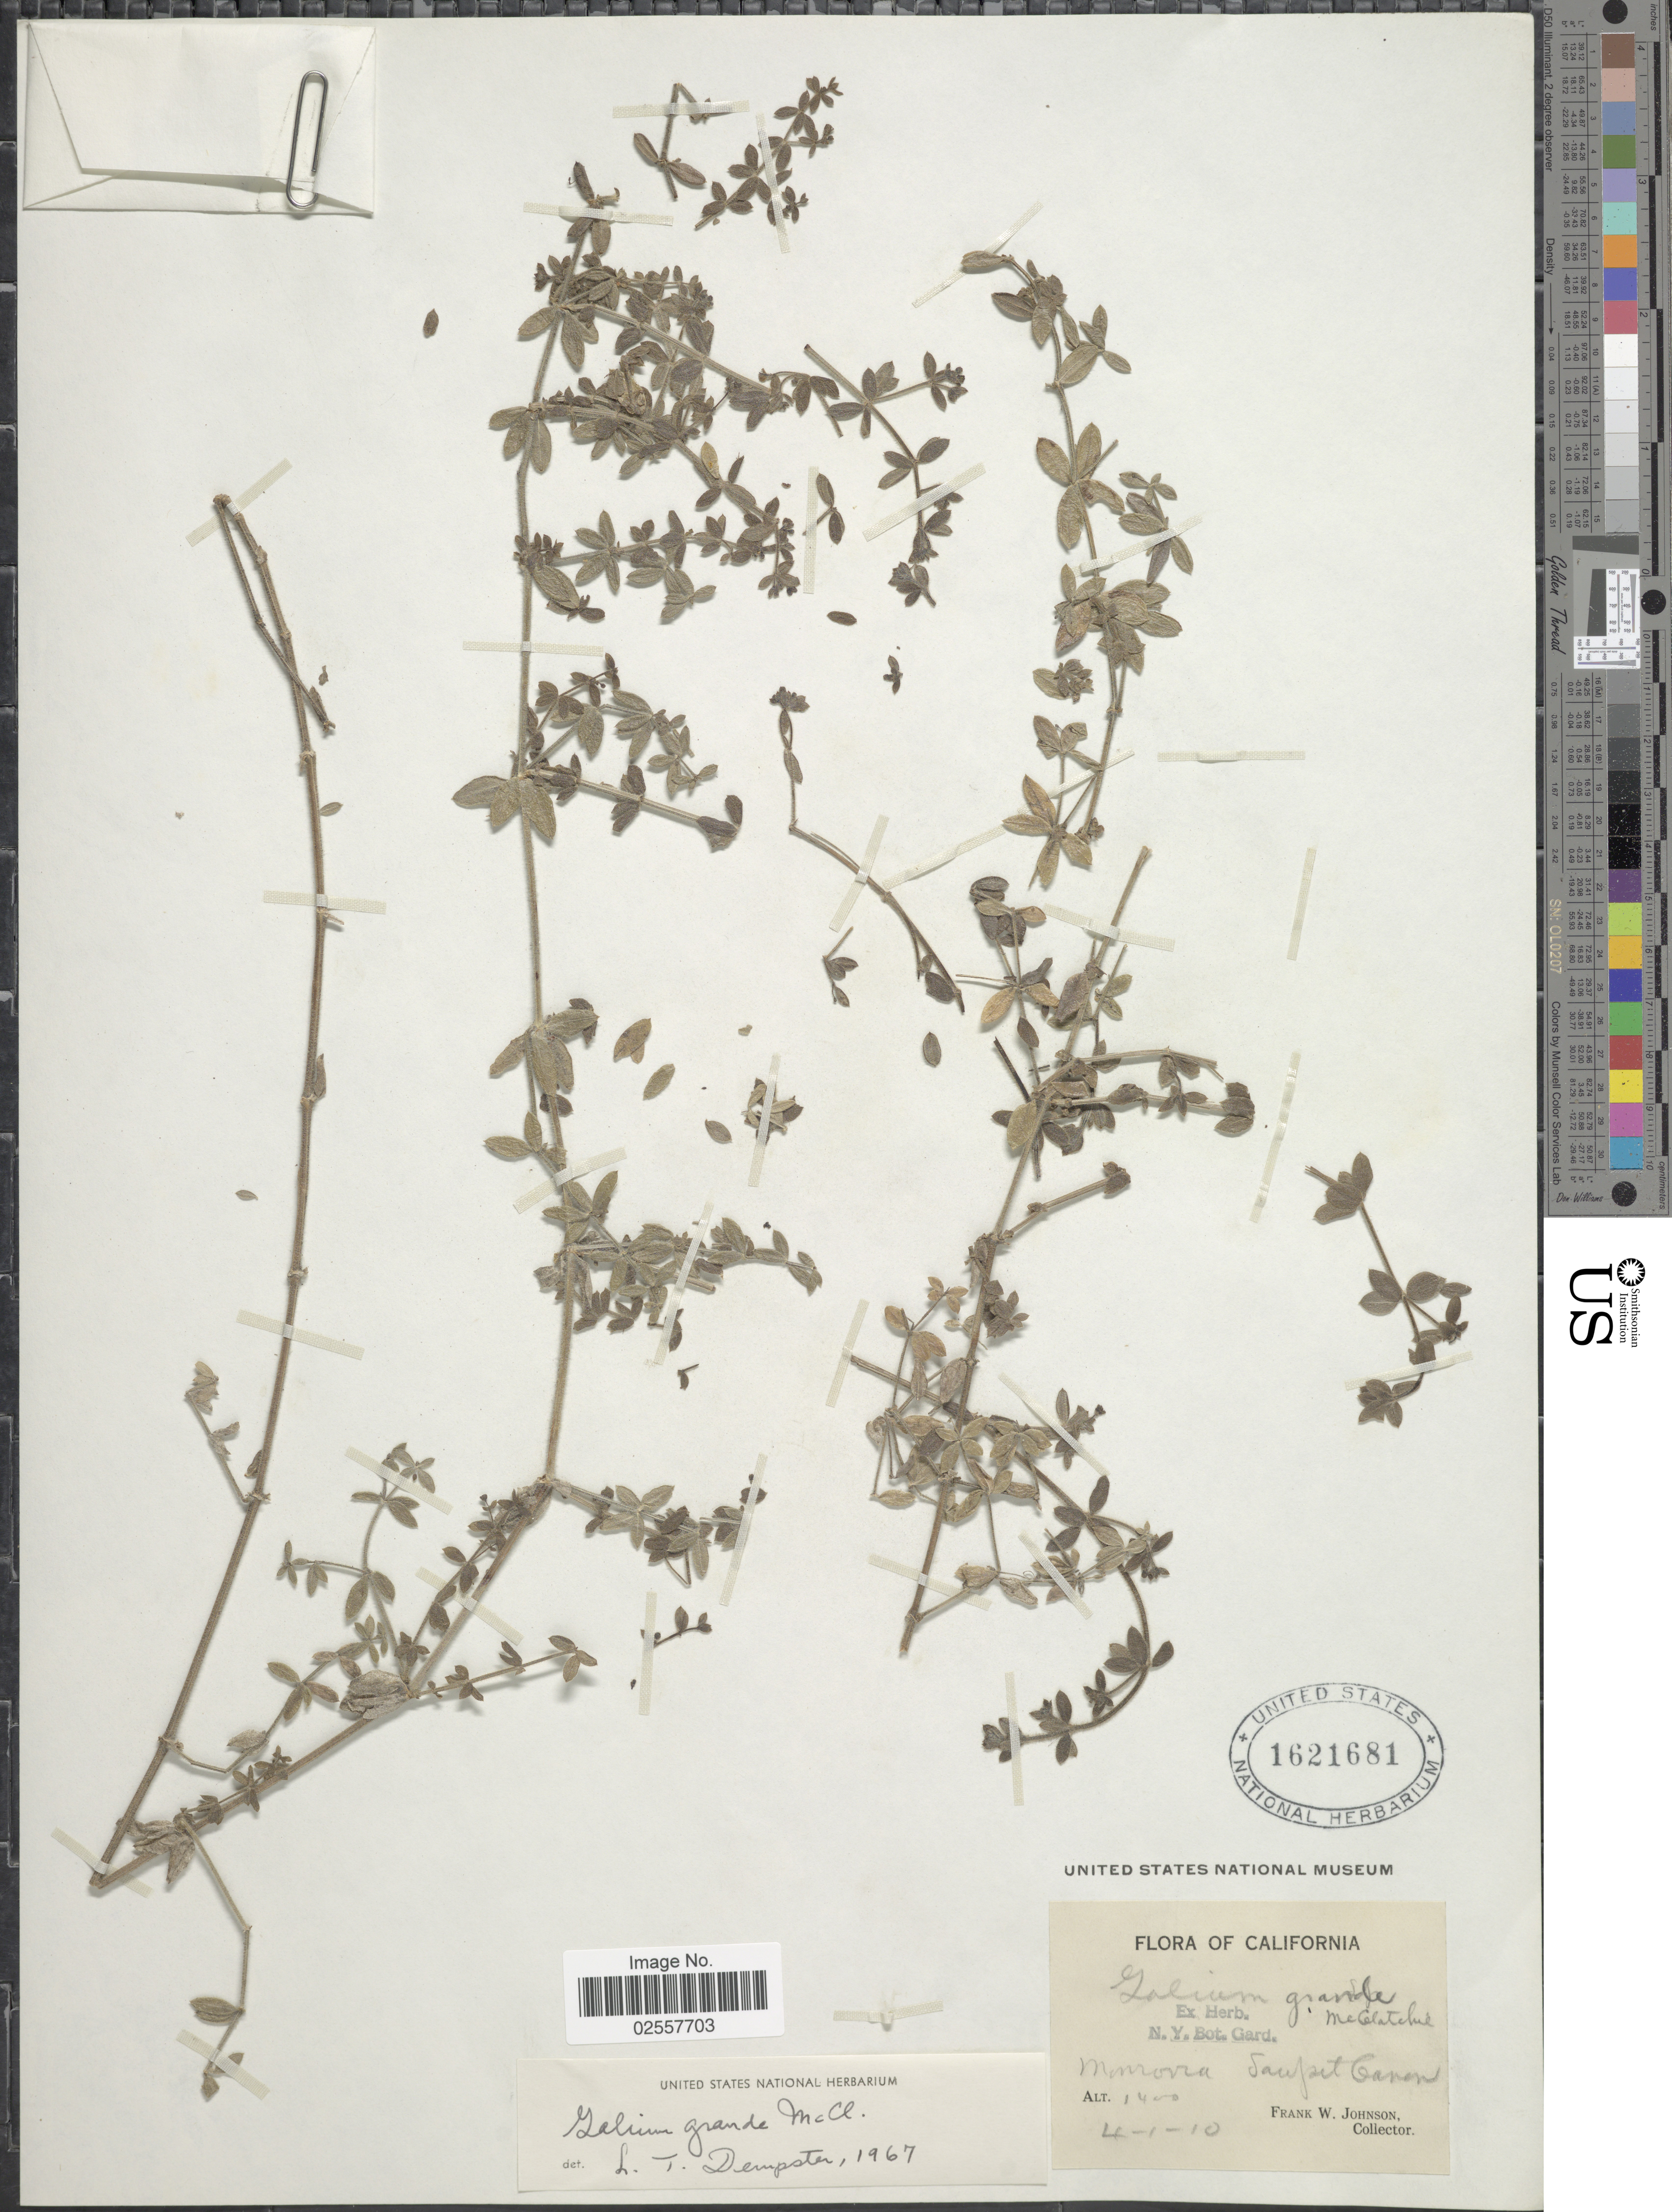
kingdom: Plantae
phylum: Tracheophyta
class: Magnoliopsida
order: Gentianales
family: Rubiaceae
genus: Galium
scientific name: Galium grande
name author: McClatchie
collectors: F. W. Johnson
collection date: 1910-04-01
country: United States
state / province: California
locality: Monrovia. Sawpit Canyon.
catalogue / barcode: US 1621681